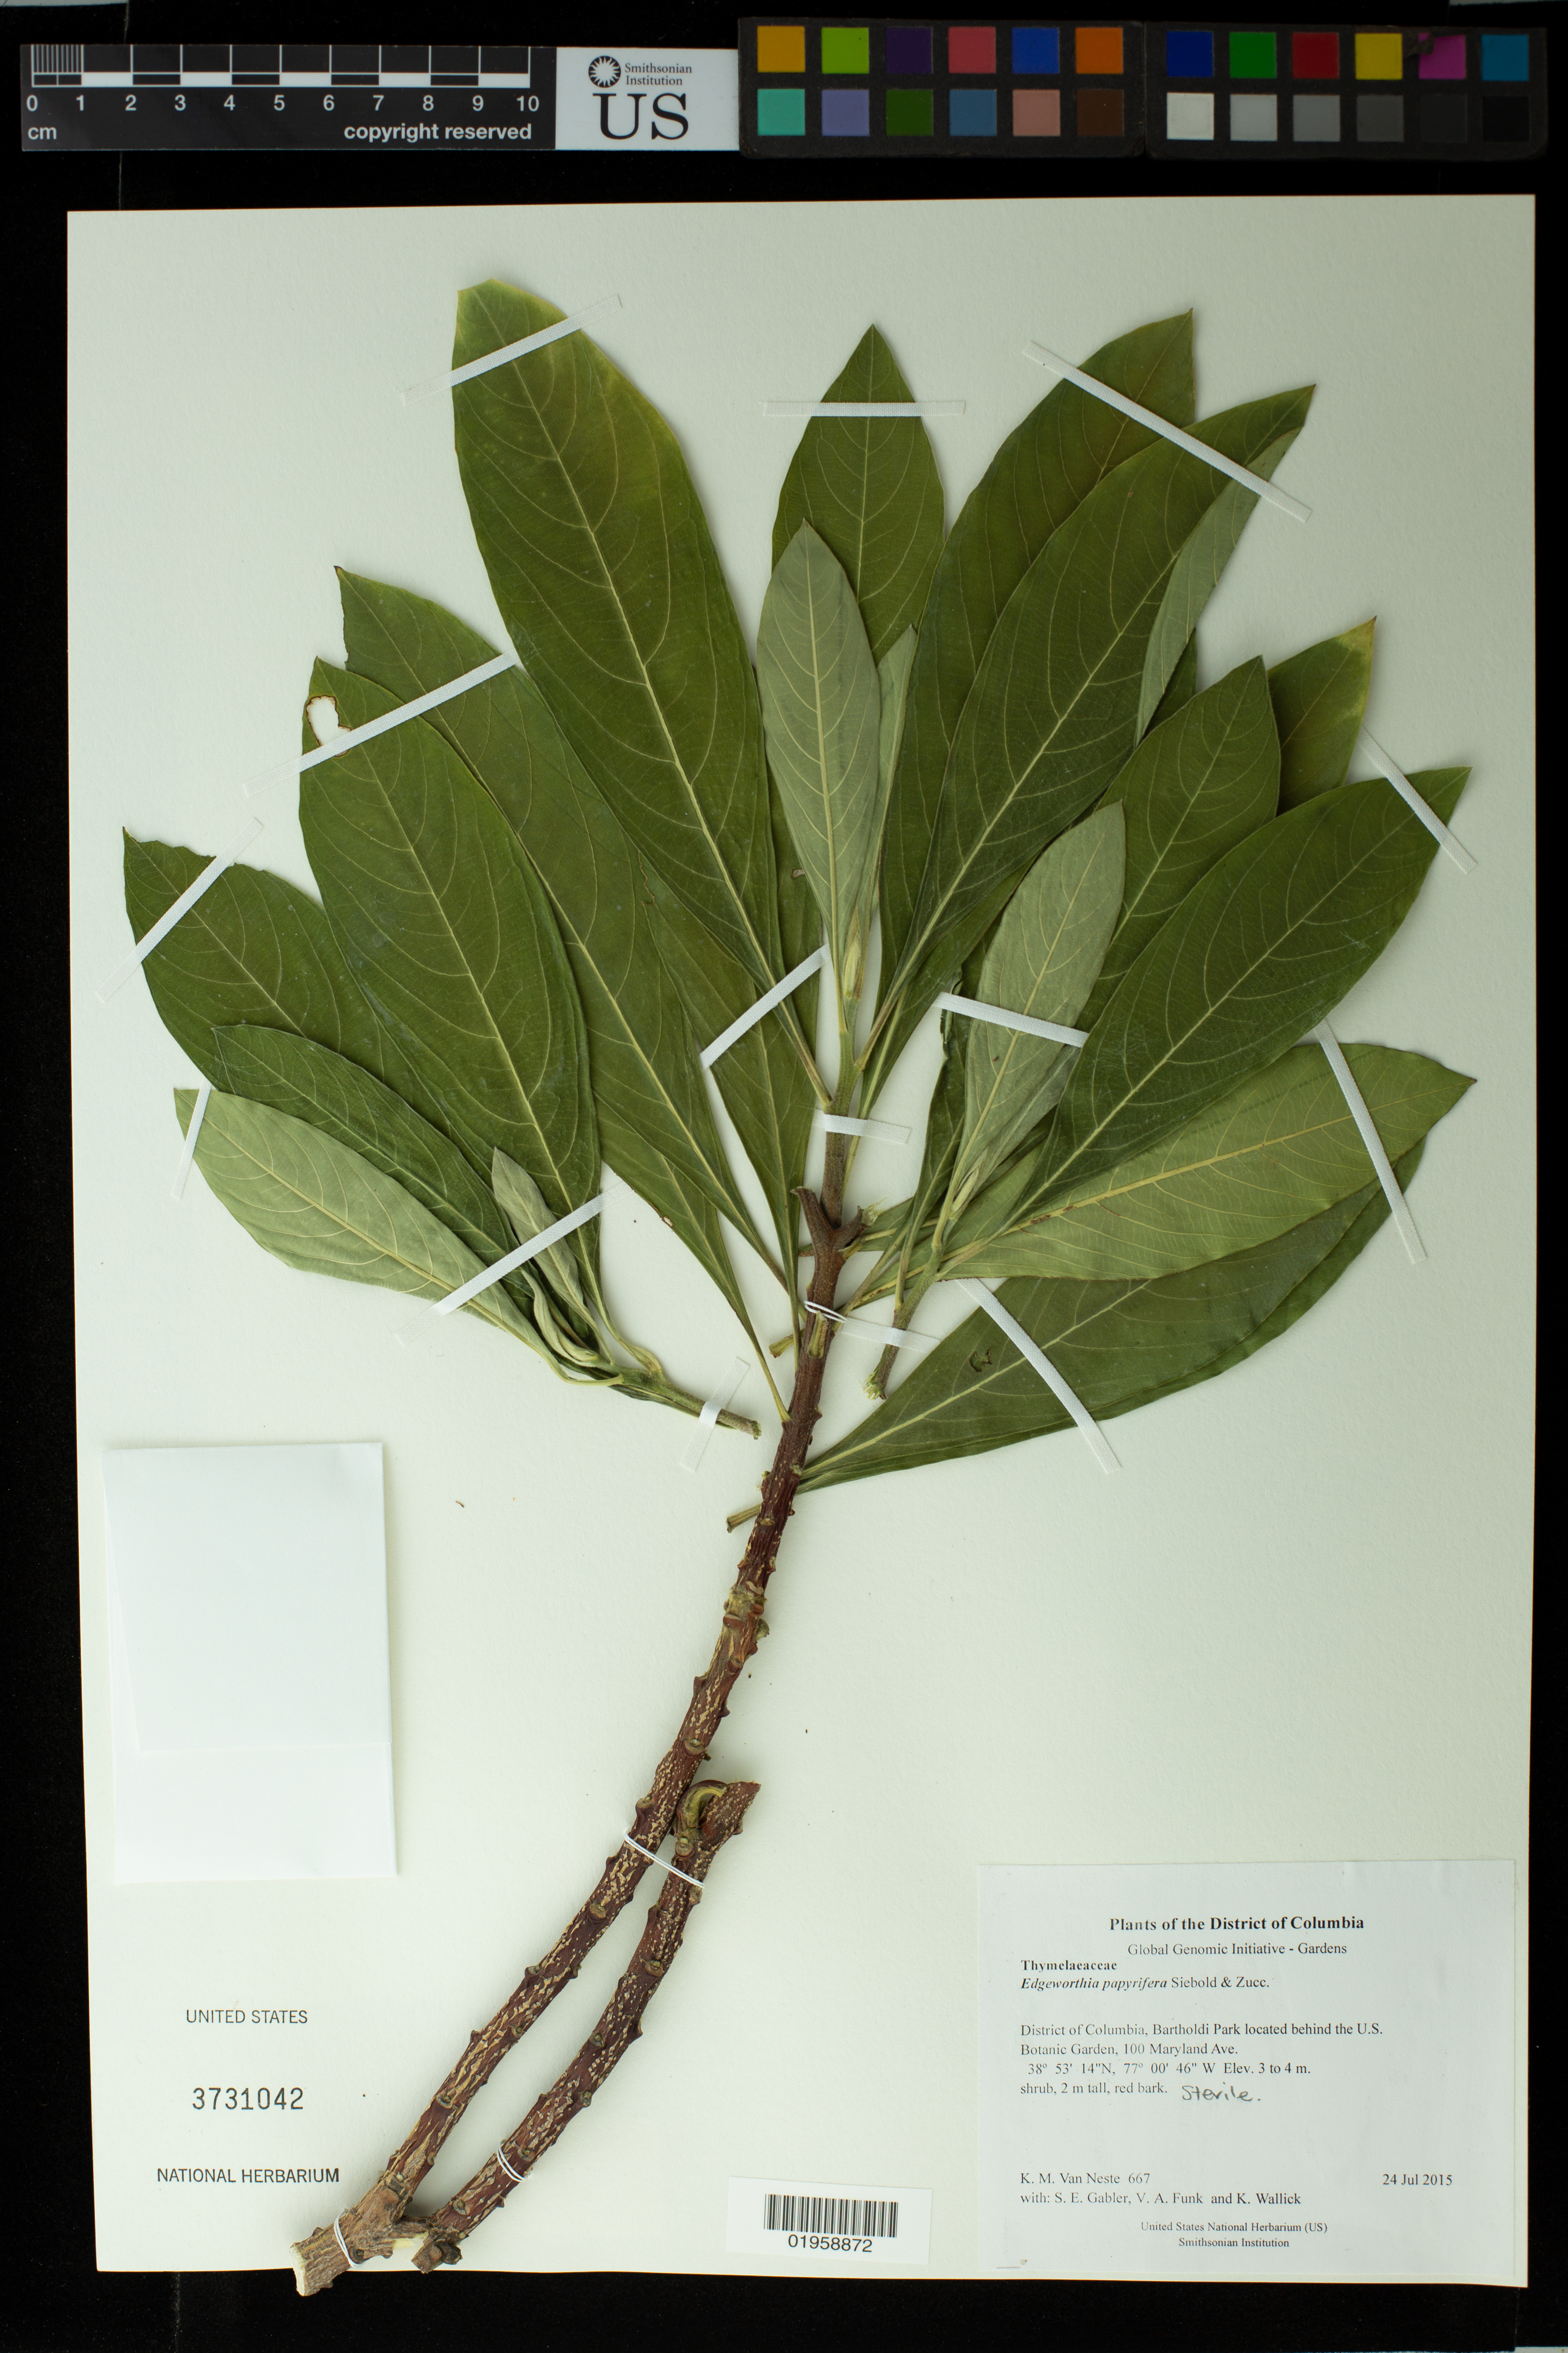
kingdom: Plantae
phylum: Tracheophyta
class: Magnoliopsida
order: Malvales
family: Thymelaeaceae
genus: Edgeworthia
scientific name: Edgeworthia papyrifera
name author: Siebold & Zucc.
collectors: K. M. Van Neste, S. E. Gabler, V. Funk & K. Wallick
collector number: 667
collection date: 2015-07-24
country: United States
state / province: District of Columbia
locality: Bartholdi Park located behind the U.S. Botanic Garden, 100 Maryland Ave.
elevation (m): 3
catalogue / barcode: US 3731042